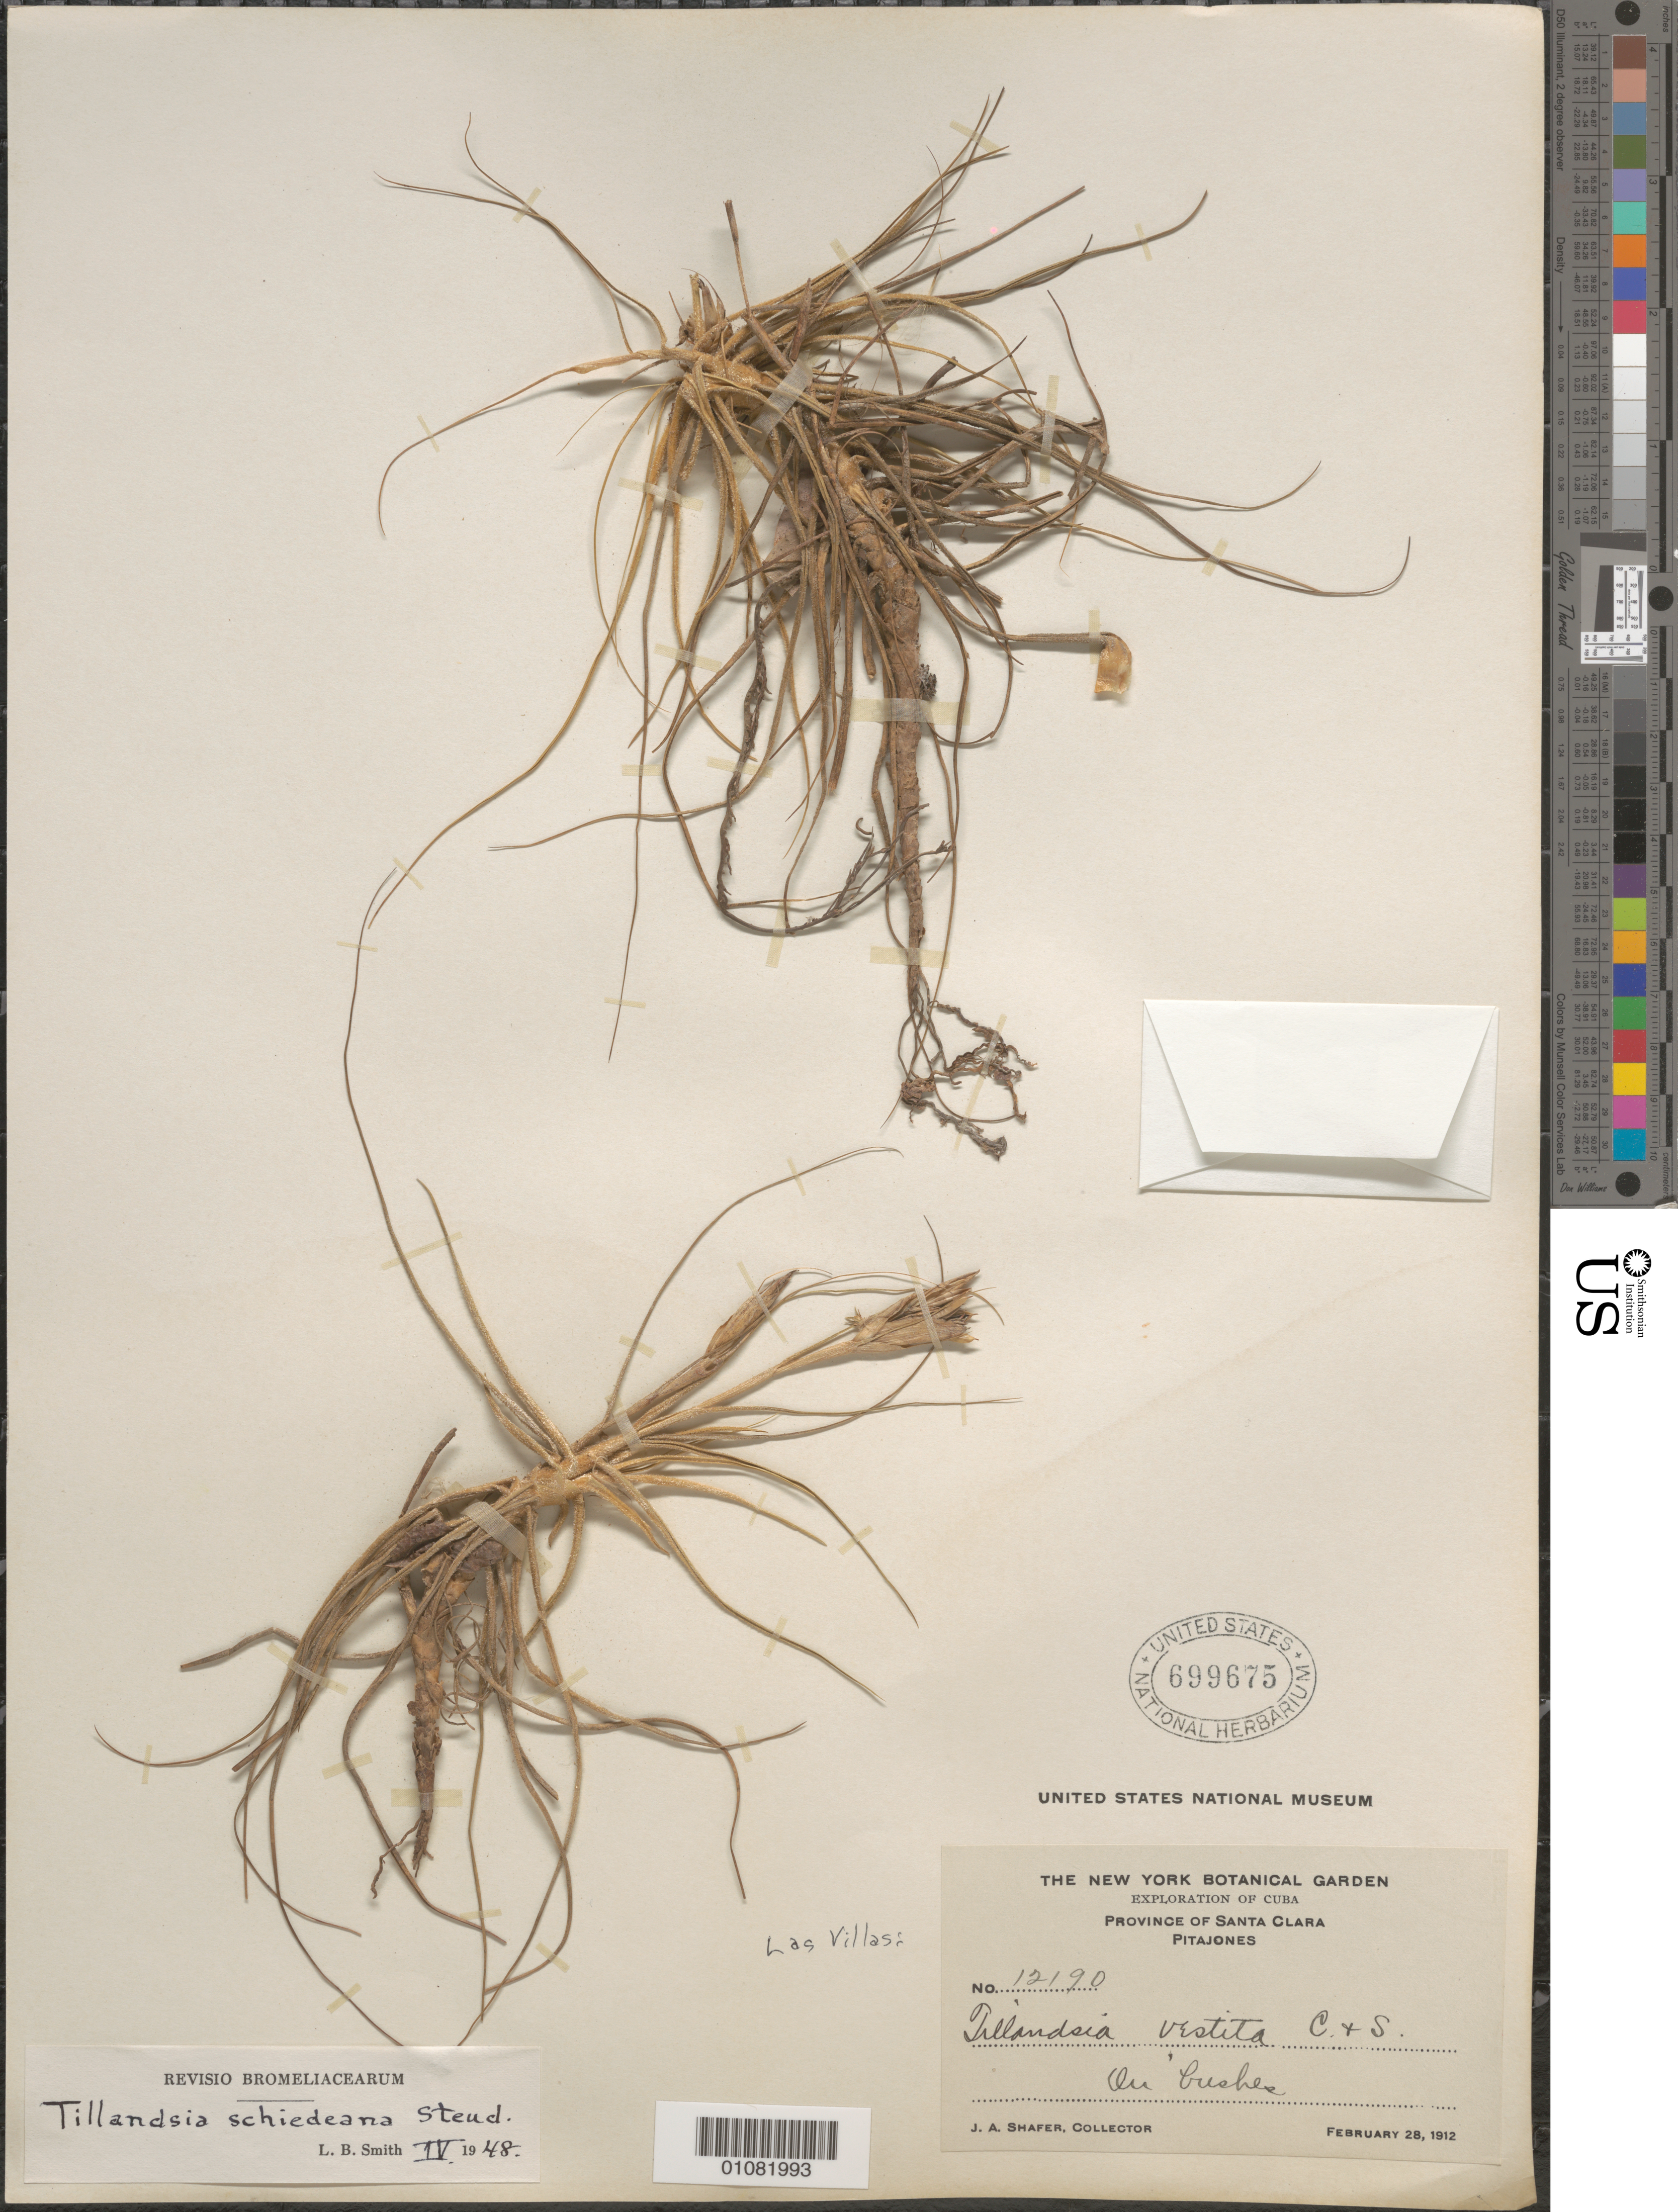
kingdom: Plantae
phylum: Tracheophyta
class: Liliopsida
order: Poales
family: Bromeliaceae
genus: Tillandsia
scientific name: Tillandsia schiedeana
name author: Steud.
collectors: J. A. Shafer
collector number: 12190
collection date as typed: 28 Feb 1912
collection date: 1912-02-28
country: Cuba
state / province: Villa Clara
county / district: Santa Clara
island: Cuba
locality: Pitajones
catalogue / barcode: US 699675